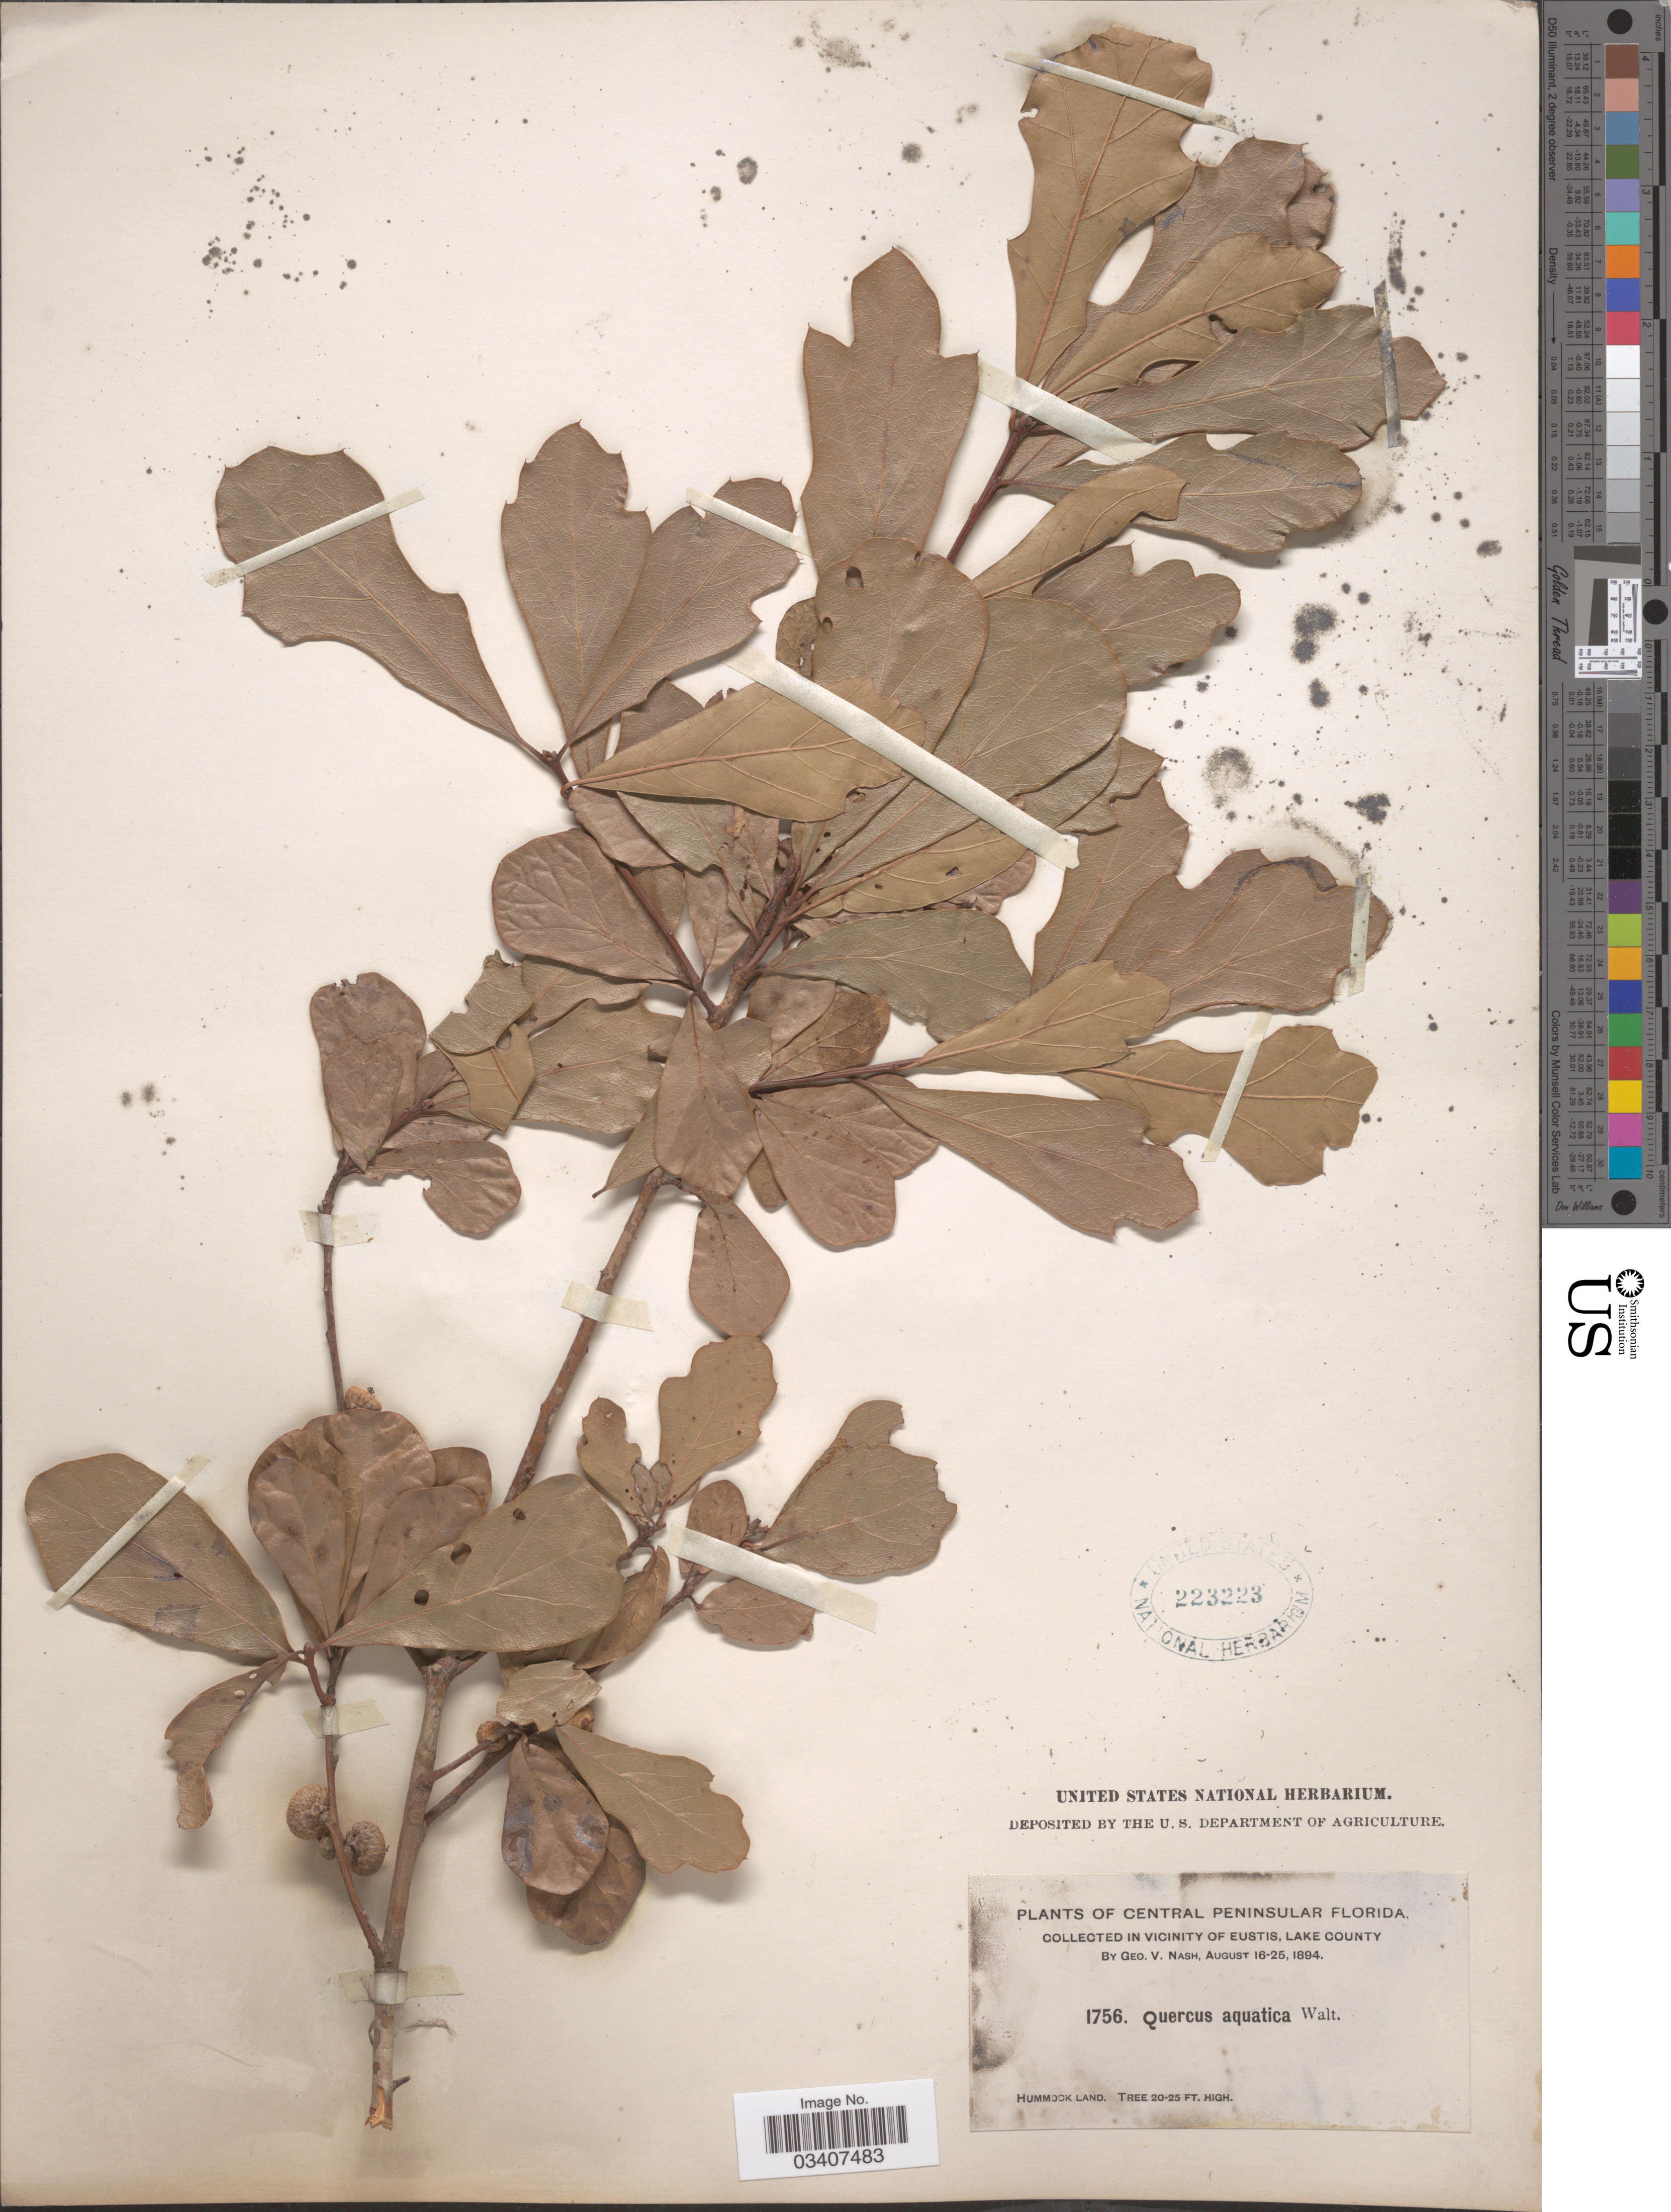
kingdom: Plantae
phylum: Tracheophyta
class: Magnoliopsida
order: Fagales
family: Fagaceae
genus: Quercus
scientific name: Quercus nigra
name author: L.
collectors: G. V. Nash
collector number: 1756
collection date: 1894-08-16/1894-08-25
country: United States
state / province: Florida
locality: Central Peninsular Florida. In vicinity of Eustis, Lake County. Hummock land.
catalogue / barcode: US 223223